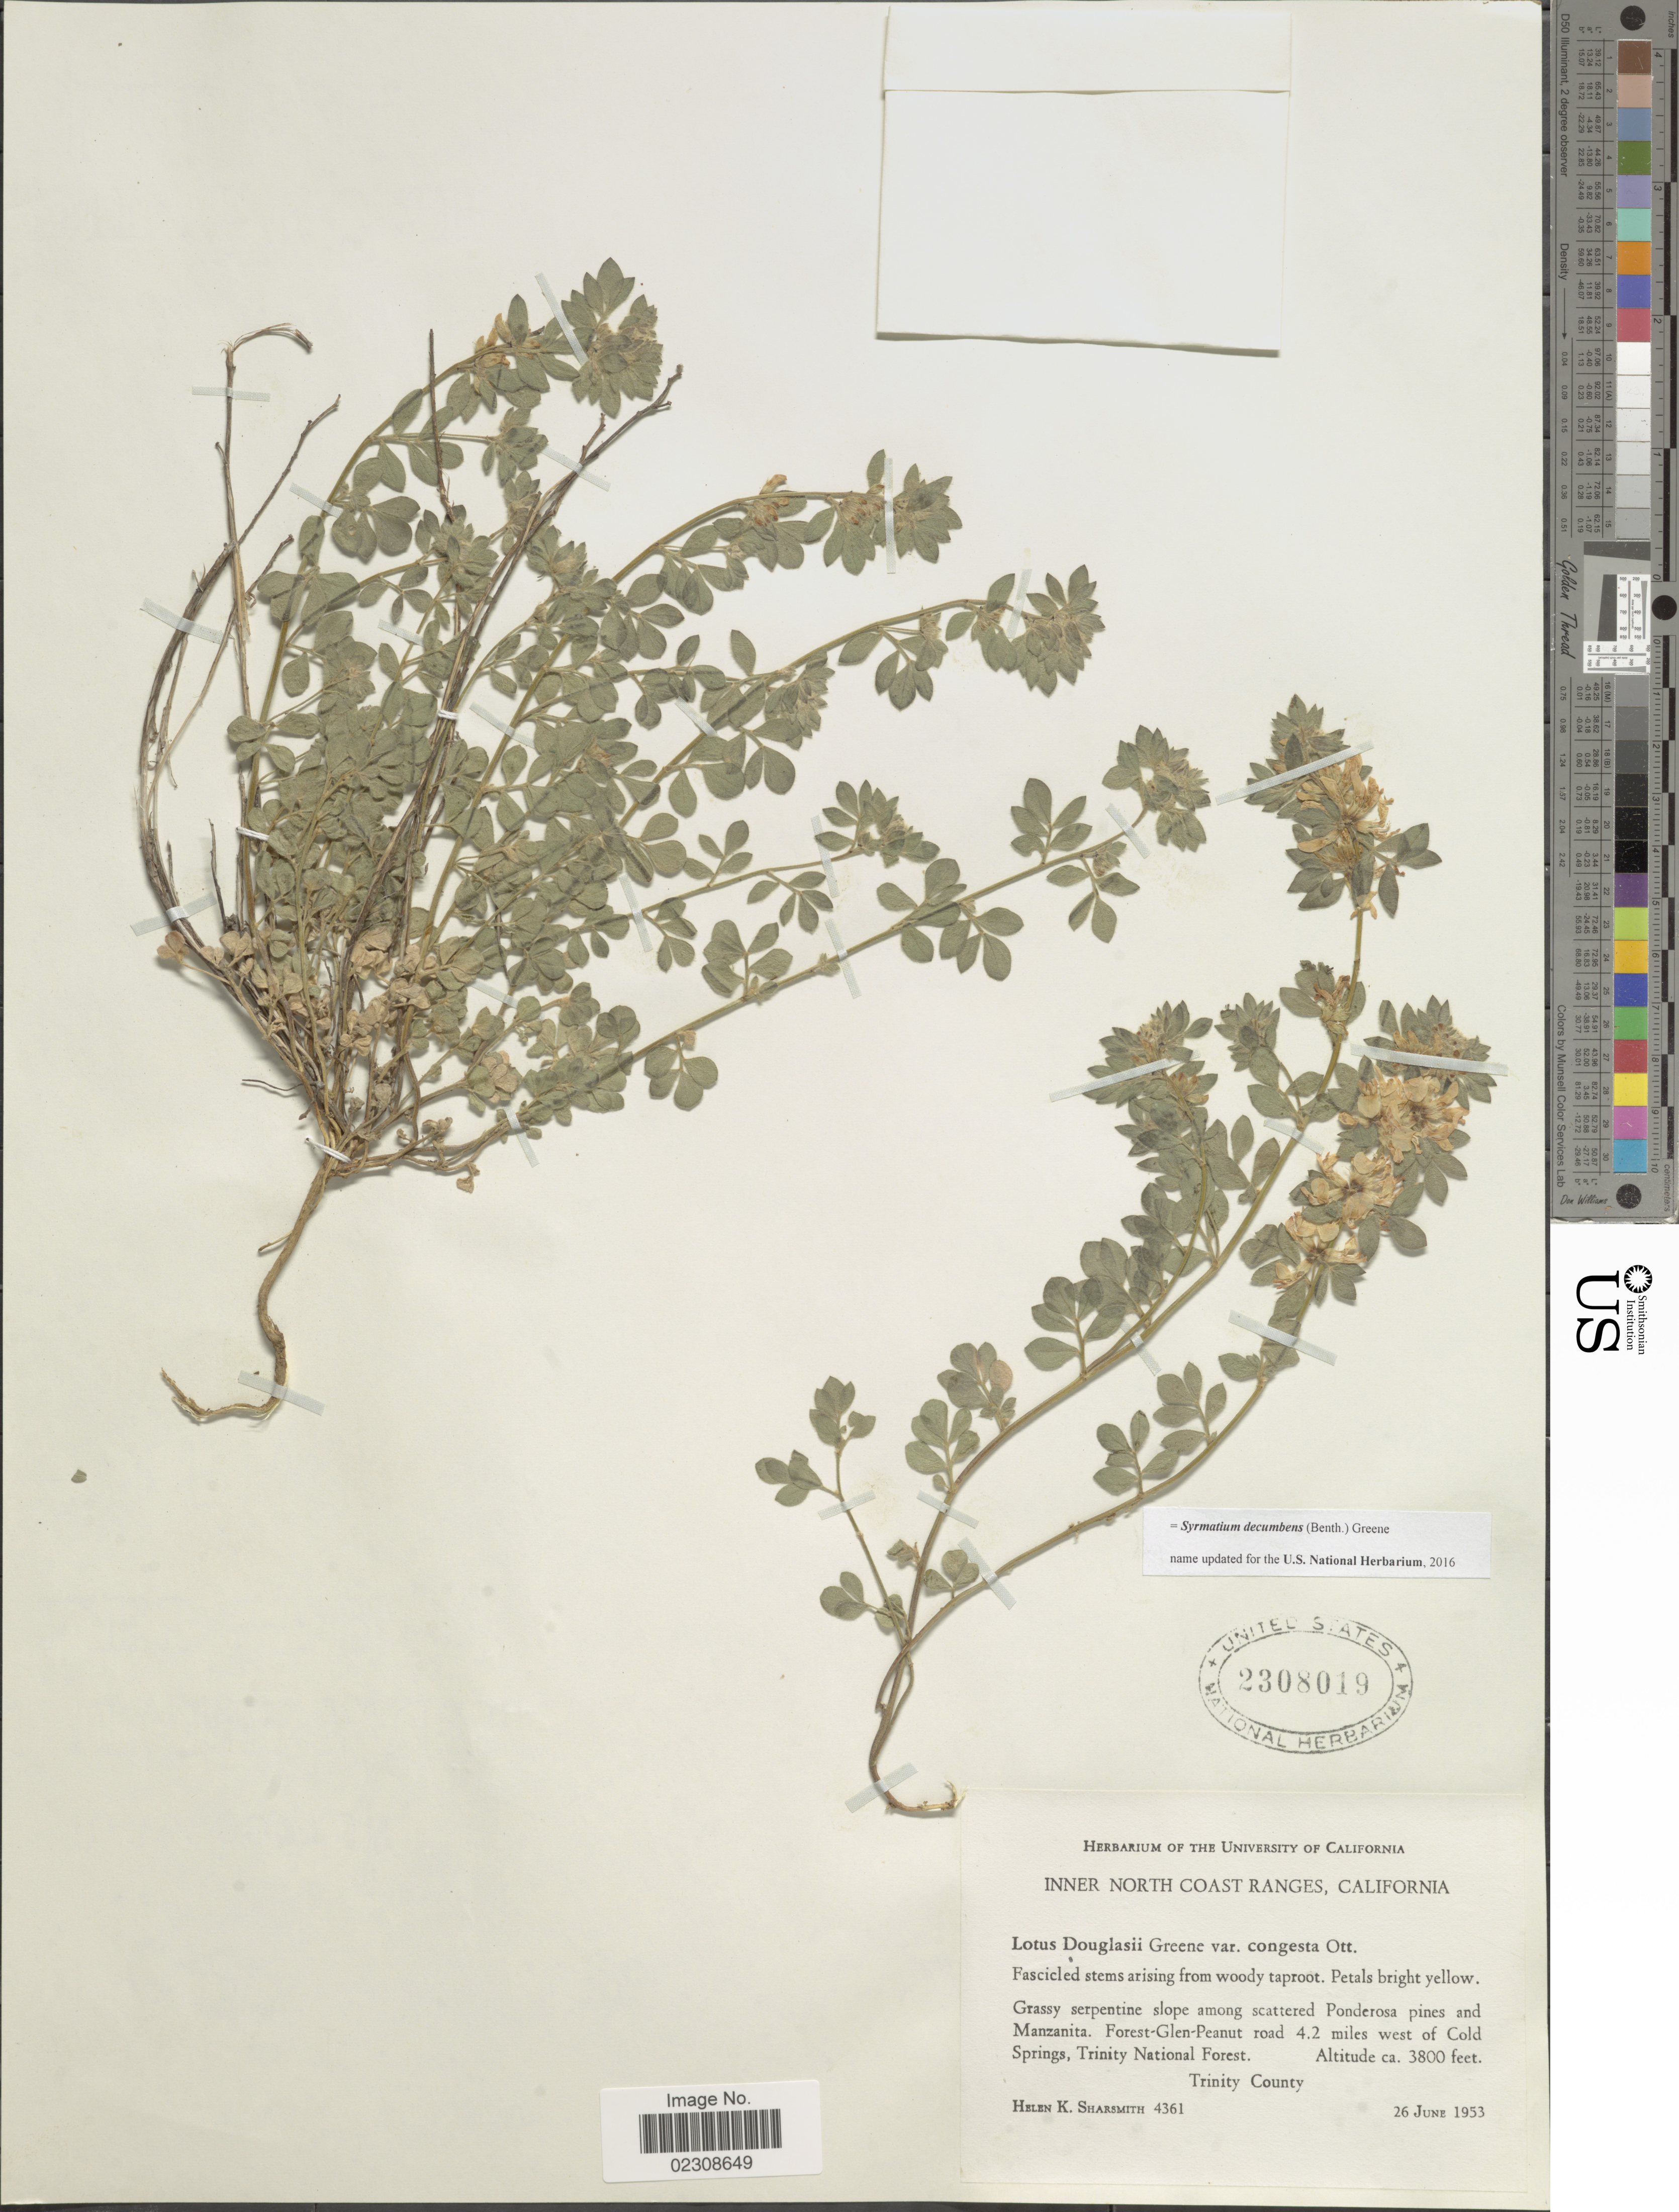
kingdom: Plantae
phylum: Tracheophyta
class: Magnoliopsida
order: Fabales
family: Fabaceae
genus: Syrmatium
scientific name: Syrmatium decumbens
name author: (Benth.) Greene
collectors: H. Sharsmith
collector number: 4361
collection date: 1953-06-26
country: United States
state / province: California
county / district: Trinity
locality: Inner North Coast Ranges. Forest-Glen-Peanut road 4.2 miles west of Cold Springs, Trinity National Forest. Trinity County.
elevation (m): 1158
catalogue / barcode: US 2308019